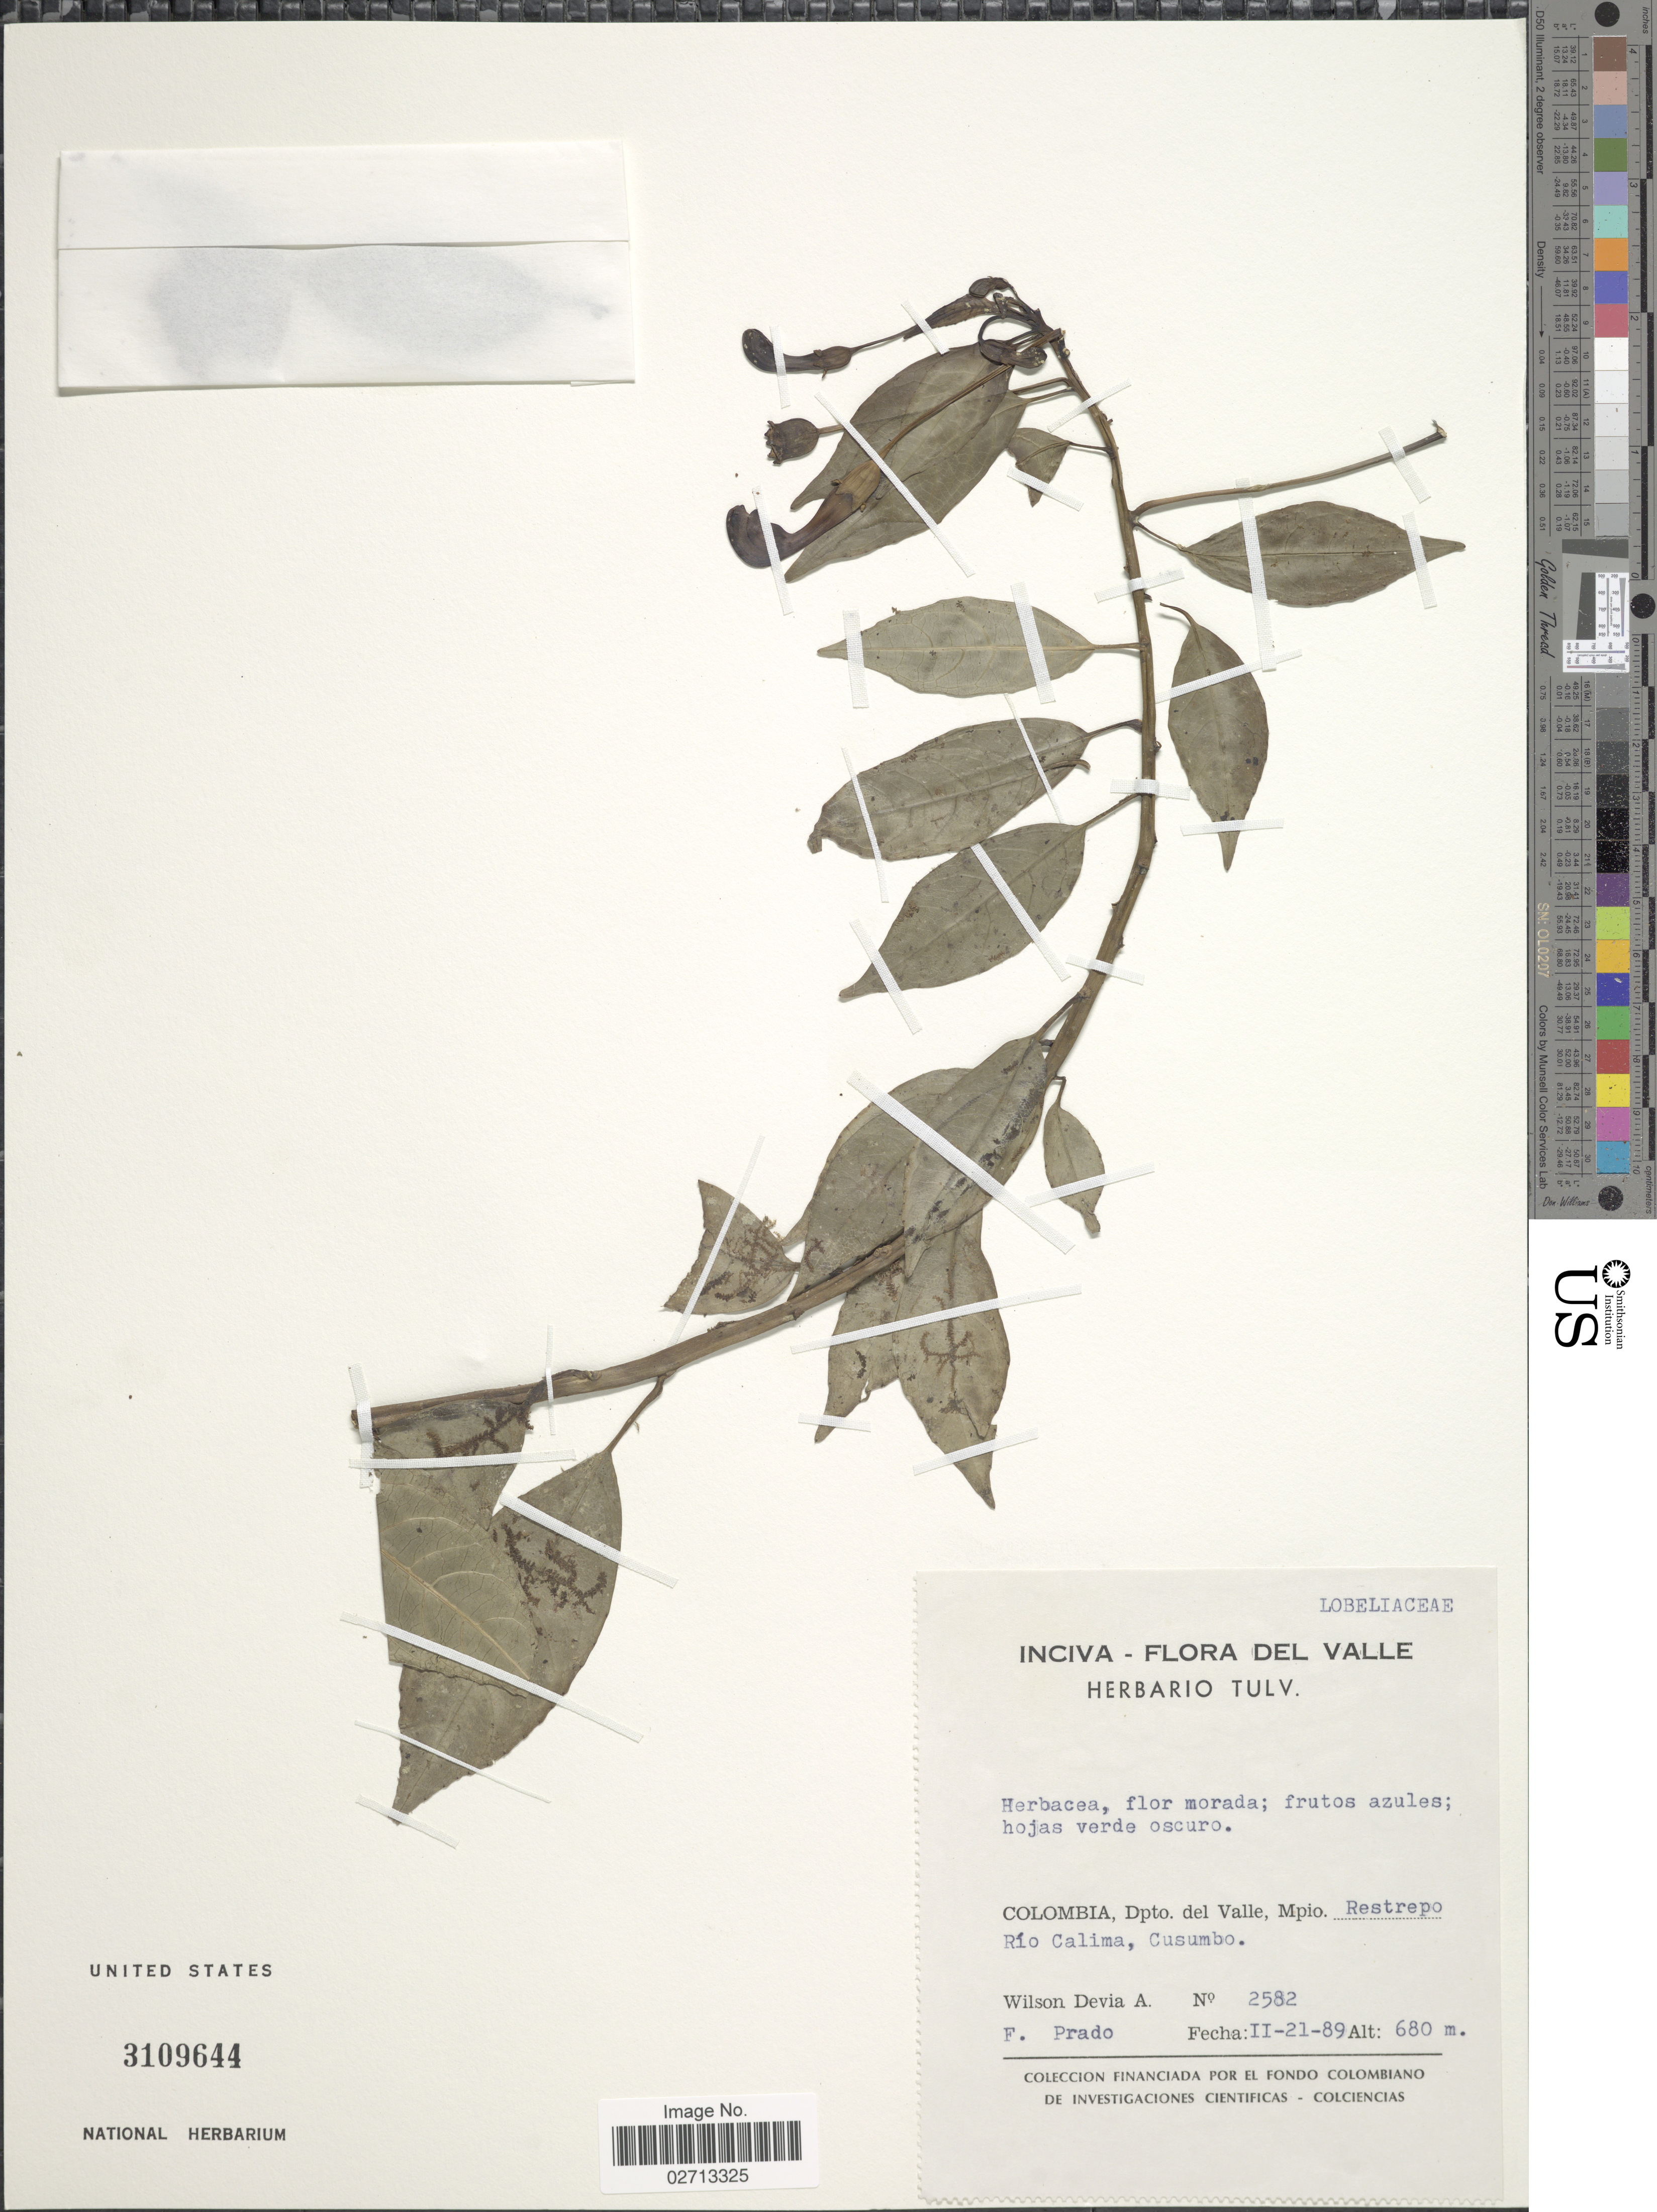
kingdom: Plantae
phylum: Tracheophyta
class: Magnoliopsida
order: Asterales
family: Campanulaceae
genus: Burmeistera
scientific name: Burmeistera sp.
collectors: W. Devia A. & F. Prado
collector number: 2582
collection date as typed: Transcribed d/m/y: 21/2/89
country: Colombia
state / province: Valle del Cauca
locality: Dpto. del Valle, Mpio. Restrepo Río Calima, Cusumbo.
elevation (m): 680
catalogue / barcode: US 3109644